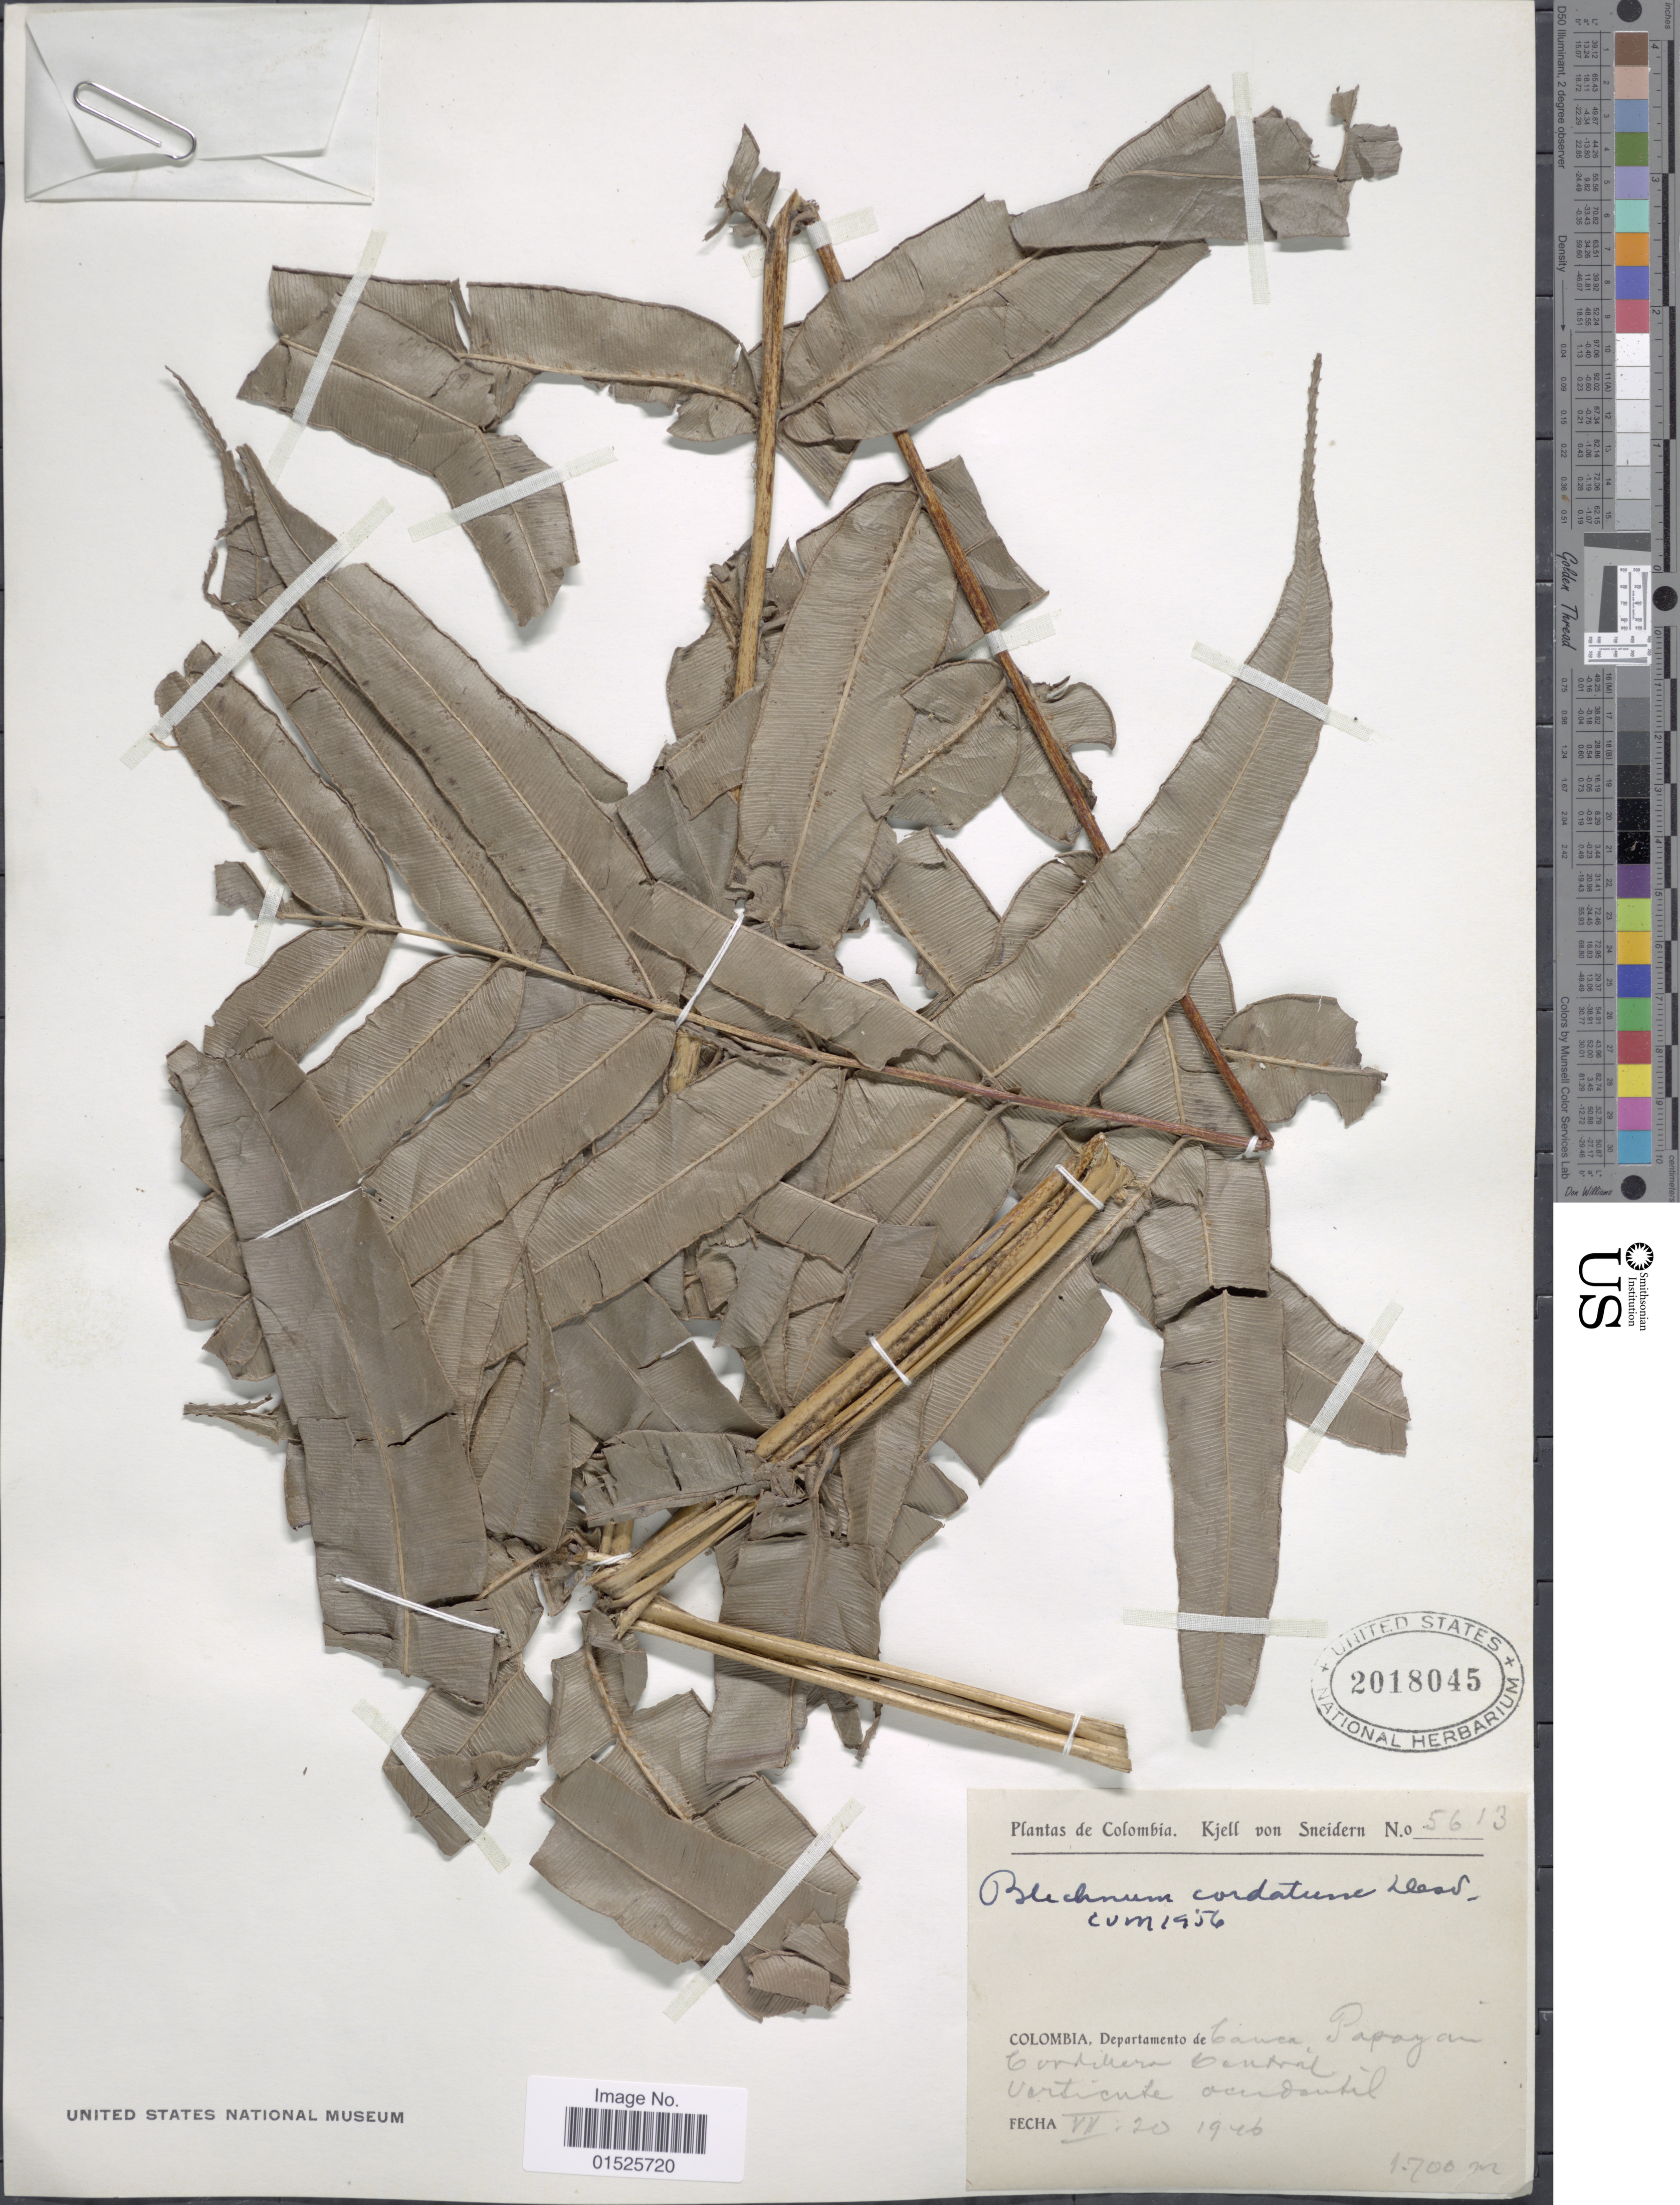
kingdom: Plantae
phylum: Tracheophyta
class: Polypodiopsida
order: Polypodiales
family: Blechnaceae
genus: Blechnum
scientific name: Blechnum cordatum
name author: (Desv.) Hieron.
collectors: K. von Sneidern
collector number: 5613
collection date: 1946-07-20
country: Colombia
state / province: Cauca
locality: Popayan, Cordillera Central occidental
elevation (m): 1700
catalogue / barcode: US 2018045